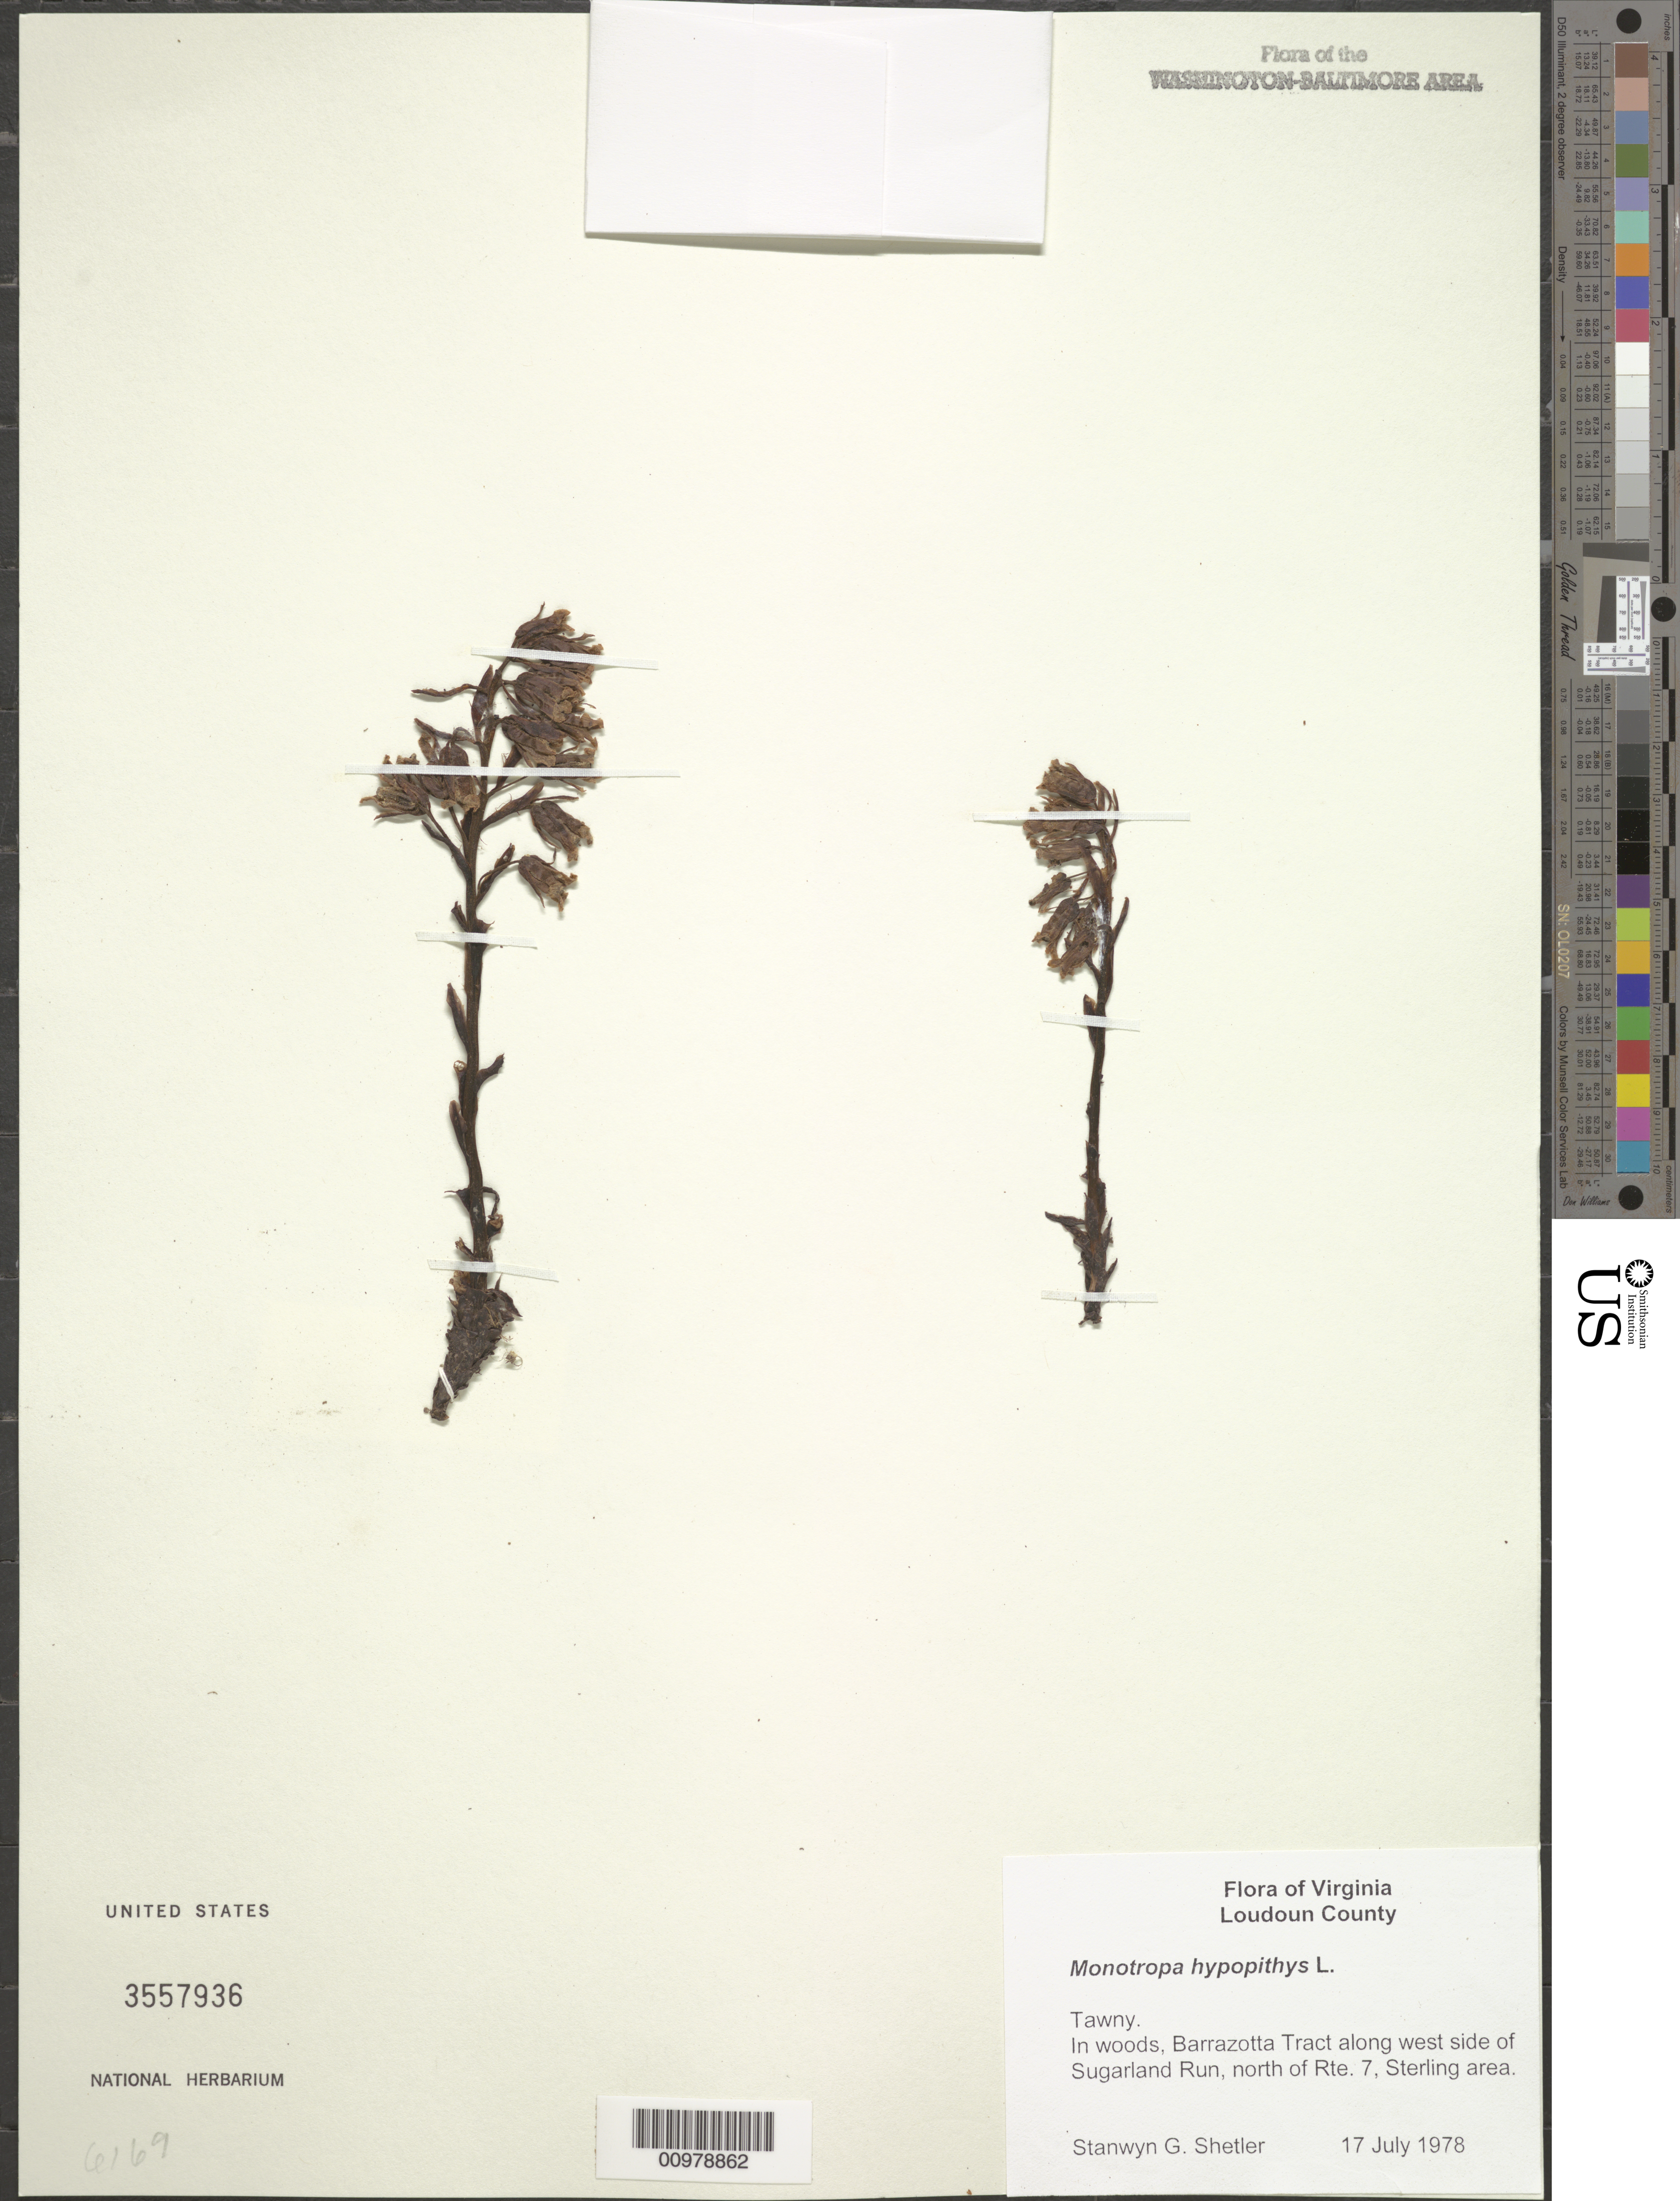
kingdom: Plantae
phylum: Tracheophyta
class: Magnoliopsida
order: Ericales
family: Ericaceae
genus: Hypopitys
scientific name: Hypopitys monotropa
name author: Crantz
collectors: S. Shetler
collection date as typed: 17 July 1978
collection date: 1978-07-17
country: United States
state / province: Virginia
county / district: Loudoun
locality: Barrazotta Tract along west side of Sugarland Run, north of Rte. 7, Sterling area.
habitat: in woods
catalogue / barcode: US 3557936